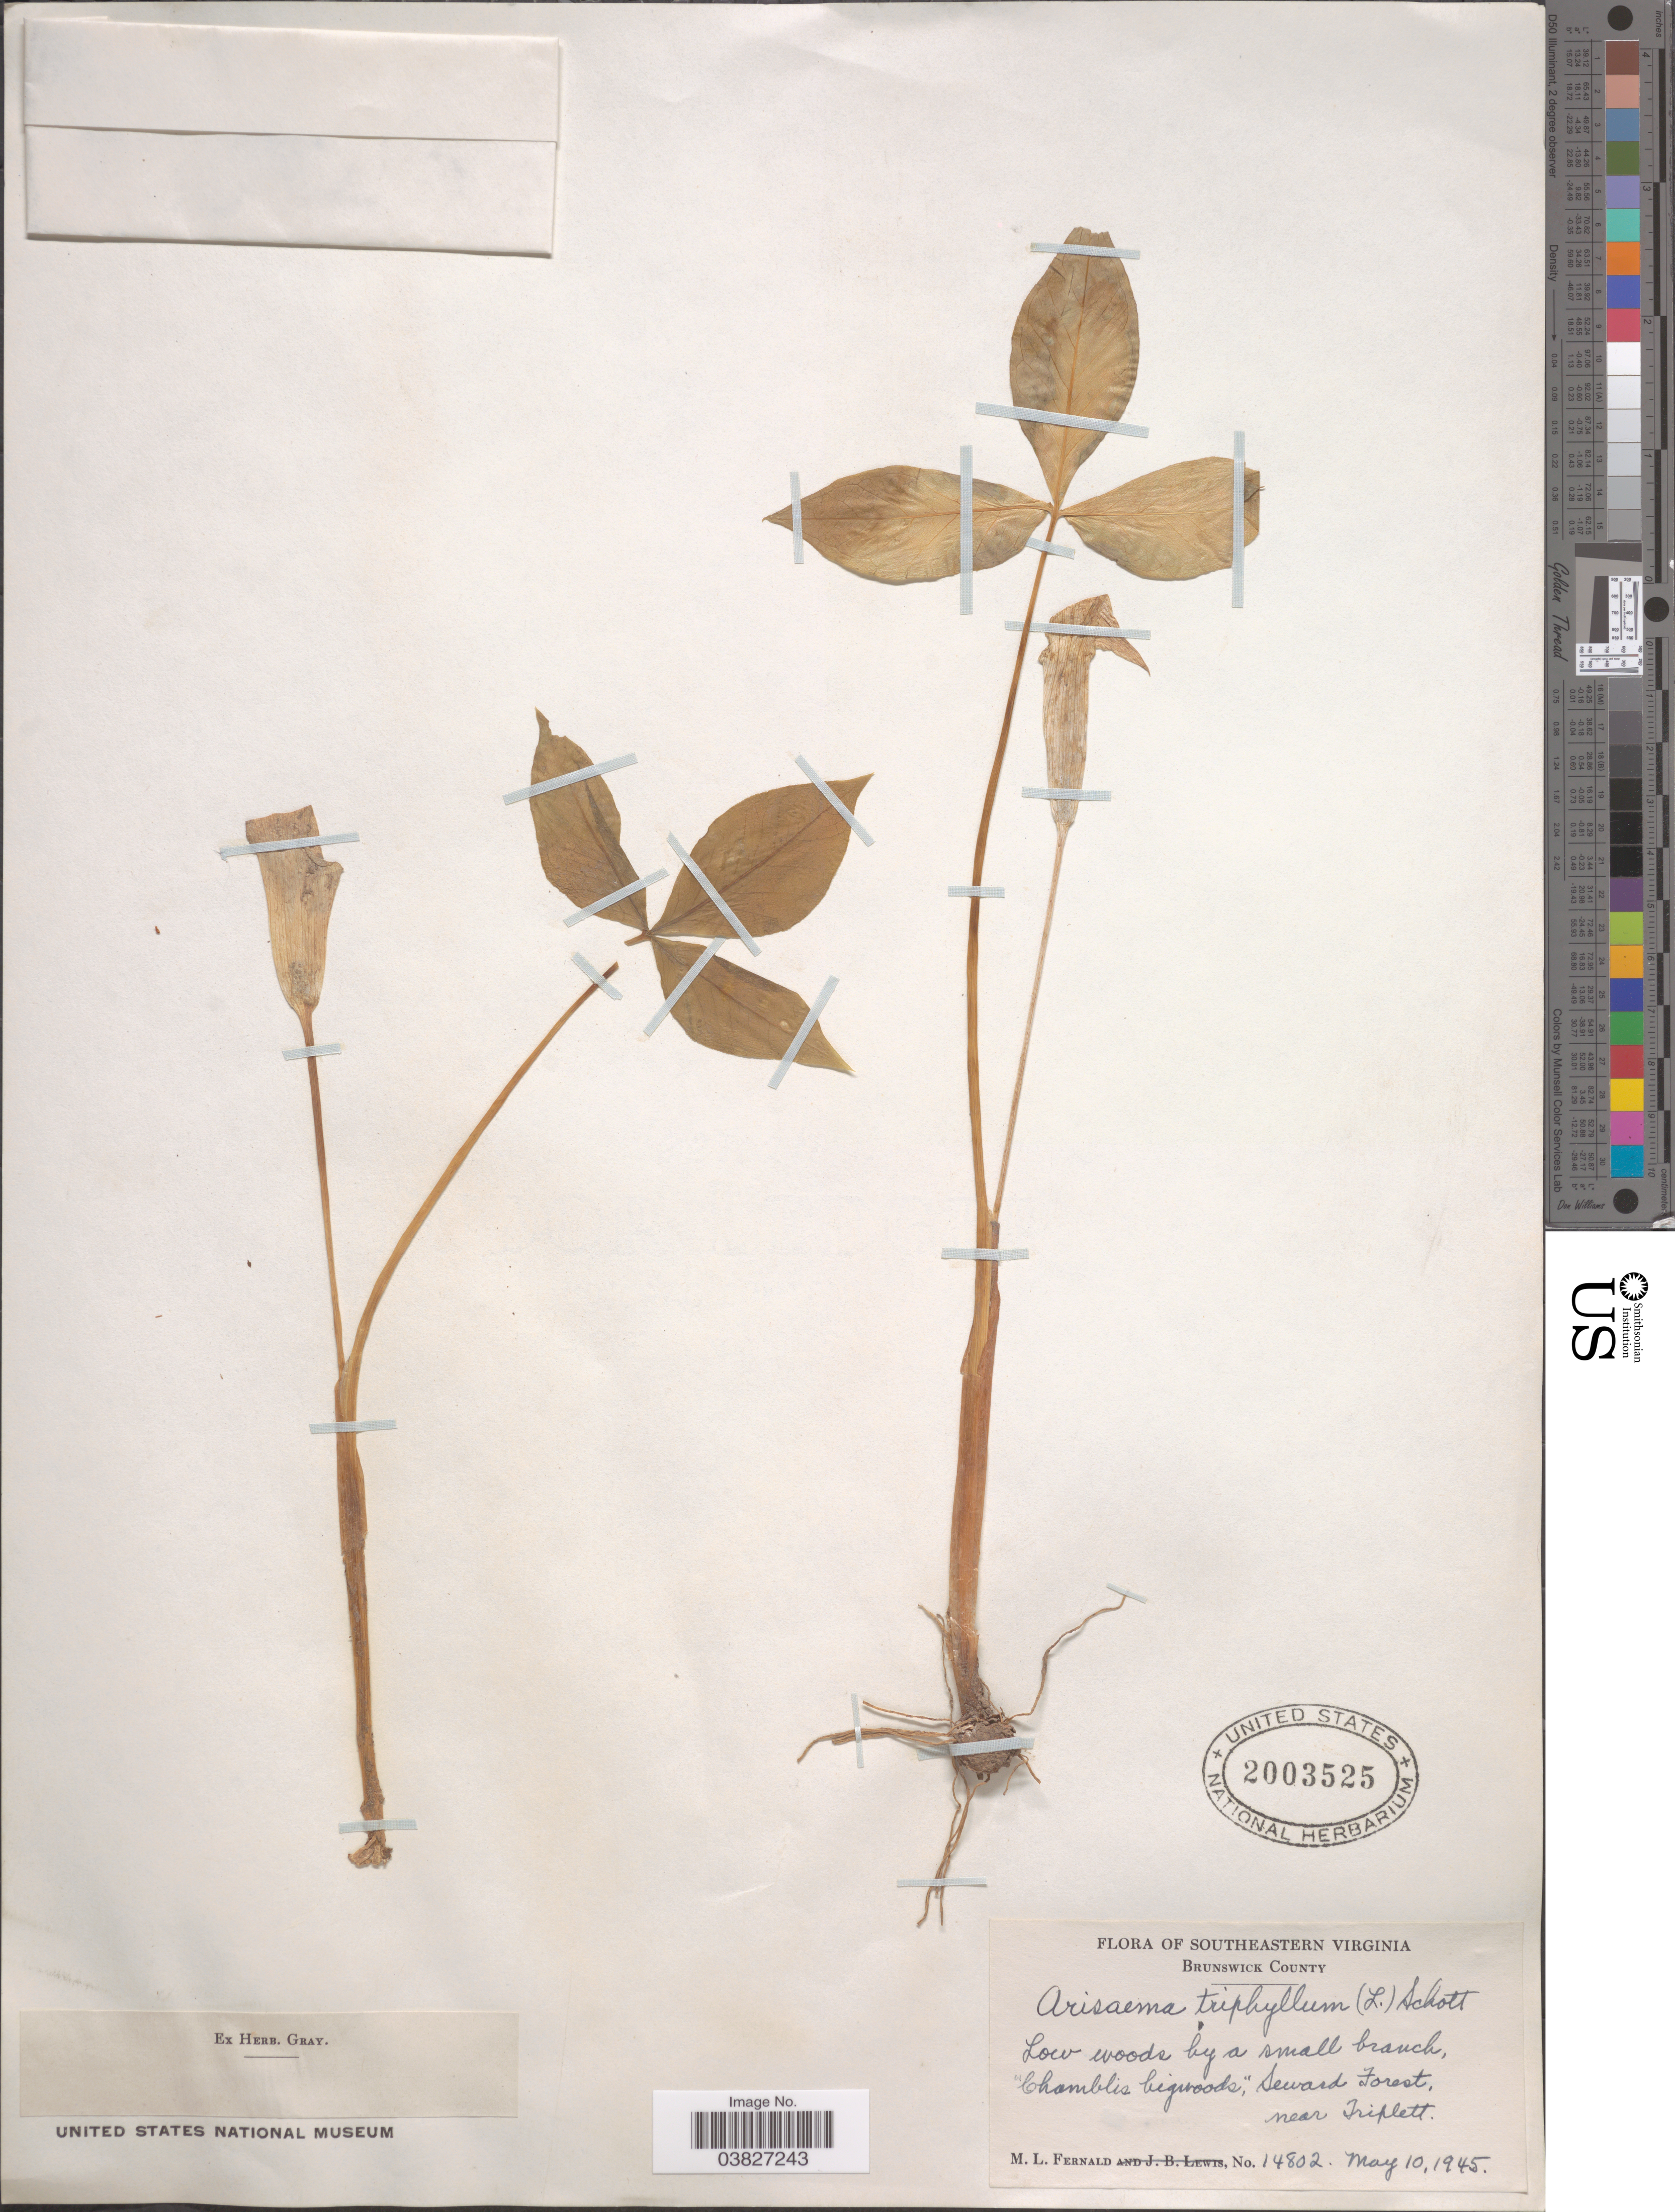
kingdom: Plantae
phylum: Tracheophyta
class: Liliopsida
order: Alismatales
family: Araceae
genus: Arisaema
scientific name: Arisaema triphyllum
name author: (L.) Schott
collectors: M. L. Fernald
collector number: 14802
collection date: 1945-05-10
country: United States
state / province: Virginia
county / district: Brunswick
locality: Southeastern Virginia. Brunswick County. "Chamblis bigwoods," Seward Forest, near Triplett.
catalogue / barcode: US 2003525